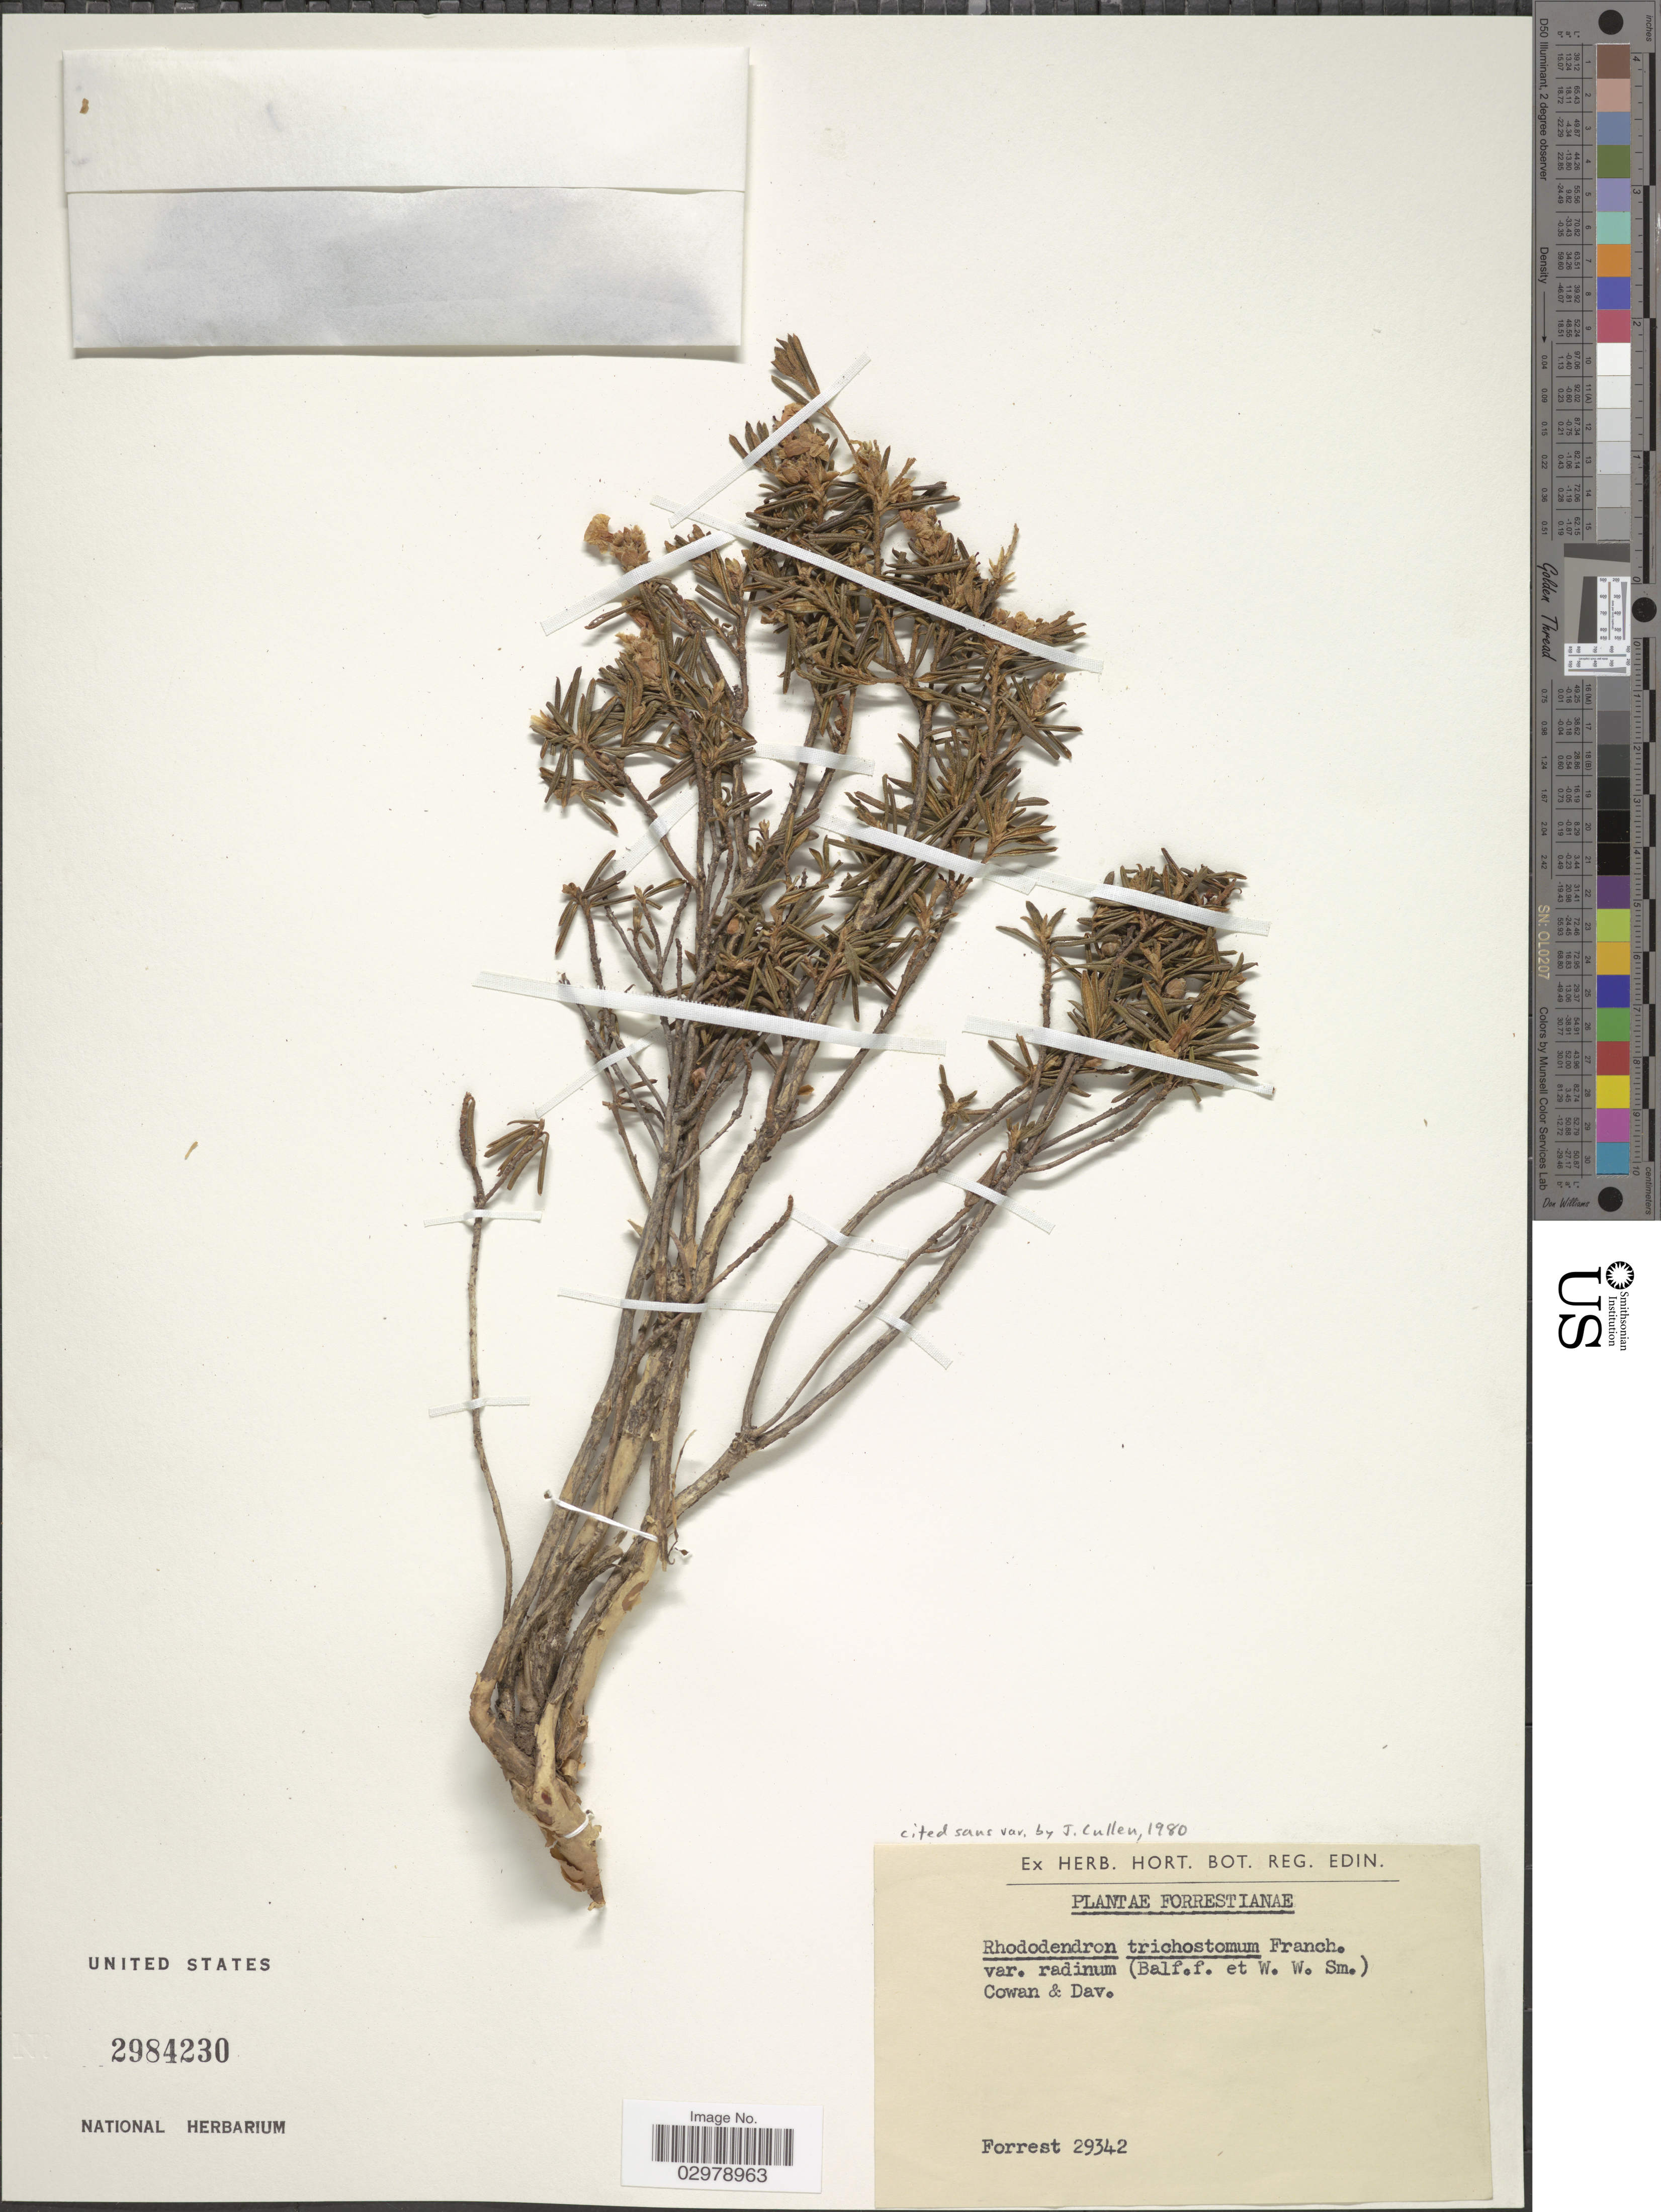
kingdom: Plantae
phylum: Tracheophyta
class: Magnoliopsida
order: Ericales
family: Ericaceae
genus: Rhododendron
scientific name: Rhododendron trichostomum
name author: Franch.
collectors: -. Forrest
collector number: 29342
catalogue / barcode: US 2984230